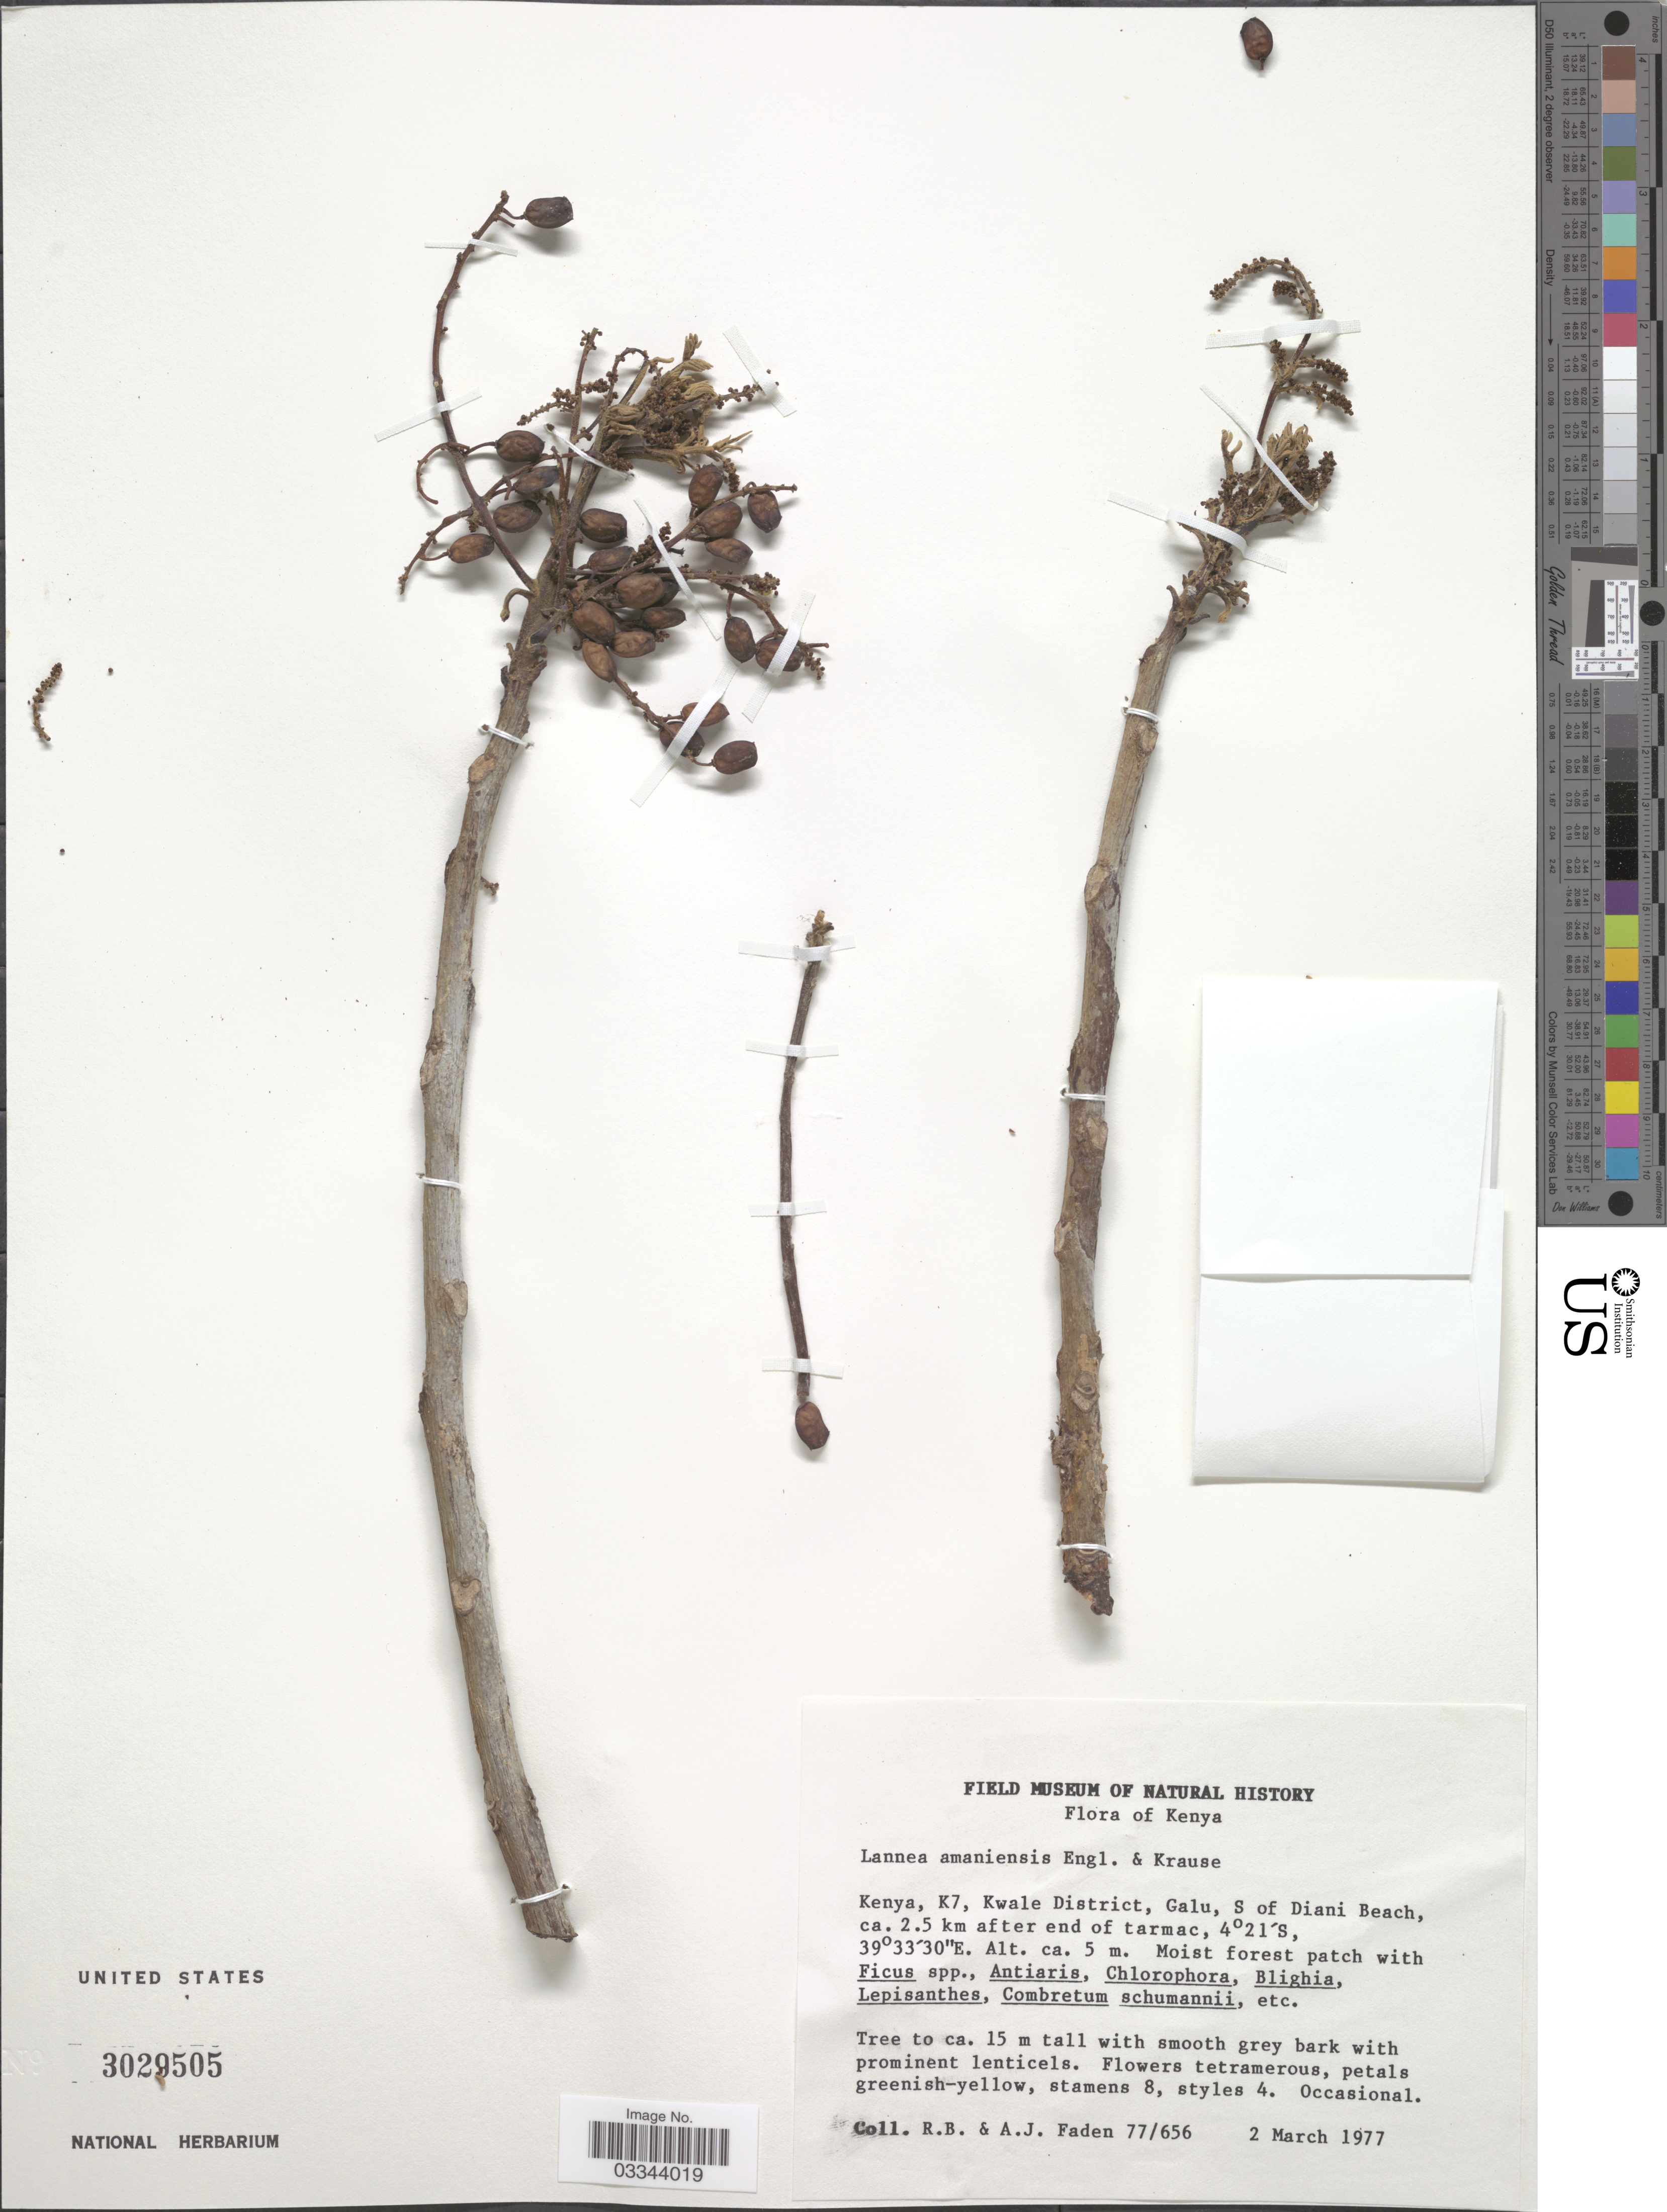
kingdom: Plantae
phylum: Tracheophyta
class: Magnoliopsida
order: Sapindales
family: Anacardiaceae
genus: Lannea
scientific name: Lannea amaniensis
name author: Engl. & K. Krause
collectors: R. B. Faden & A. J. Faden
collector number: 77/656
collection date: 1977-03-02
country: Kenya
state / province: Kwale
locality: K7, Kwale District, Galu, S of Diani Beach, ca. 2.5 km after end of tarmac.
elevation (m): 5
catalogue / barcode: US 3029505